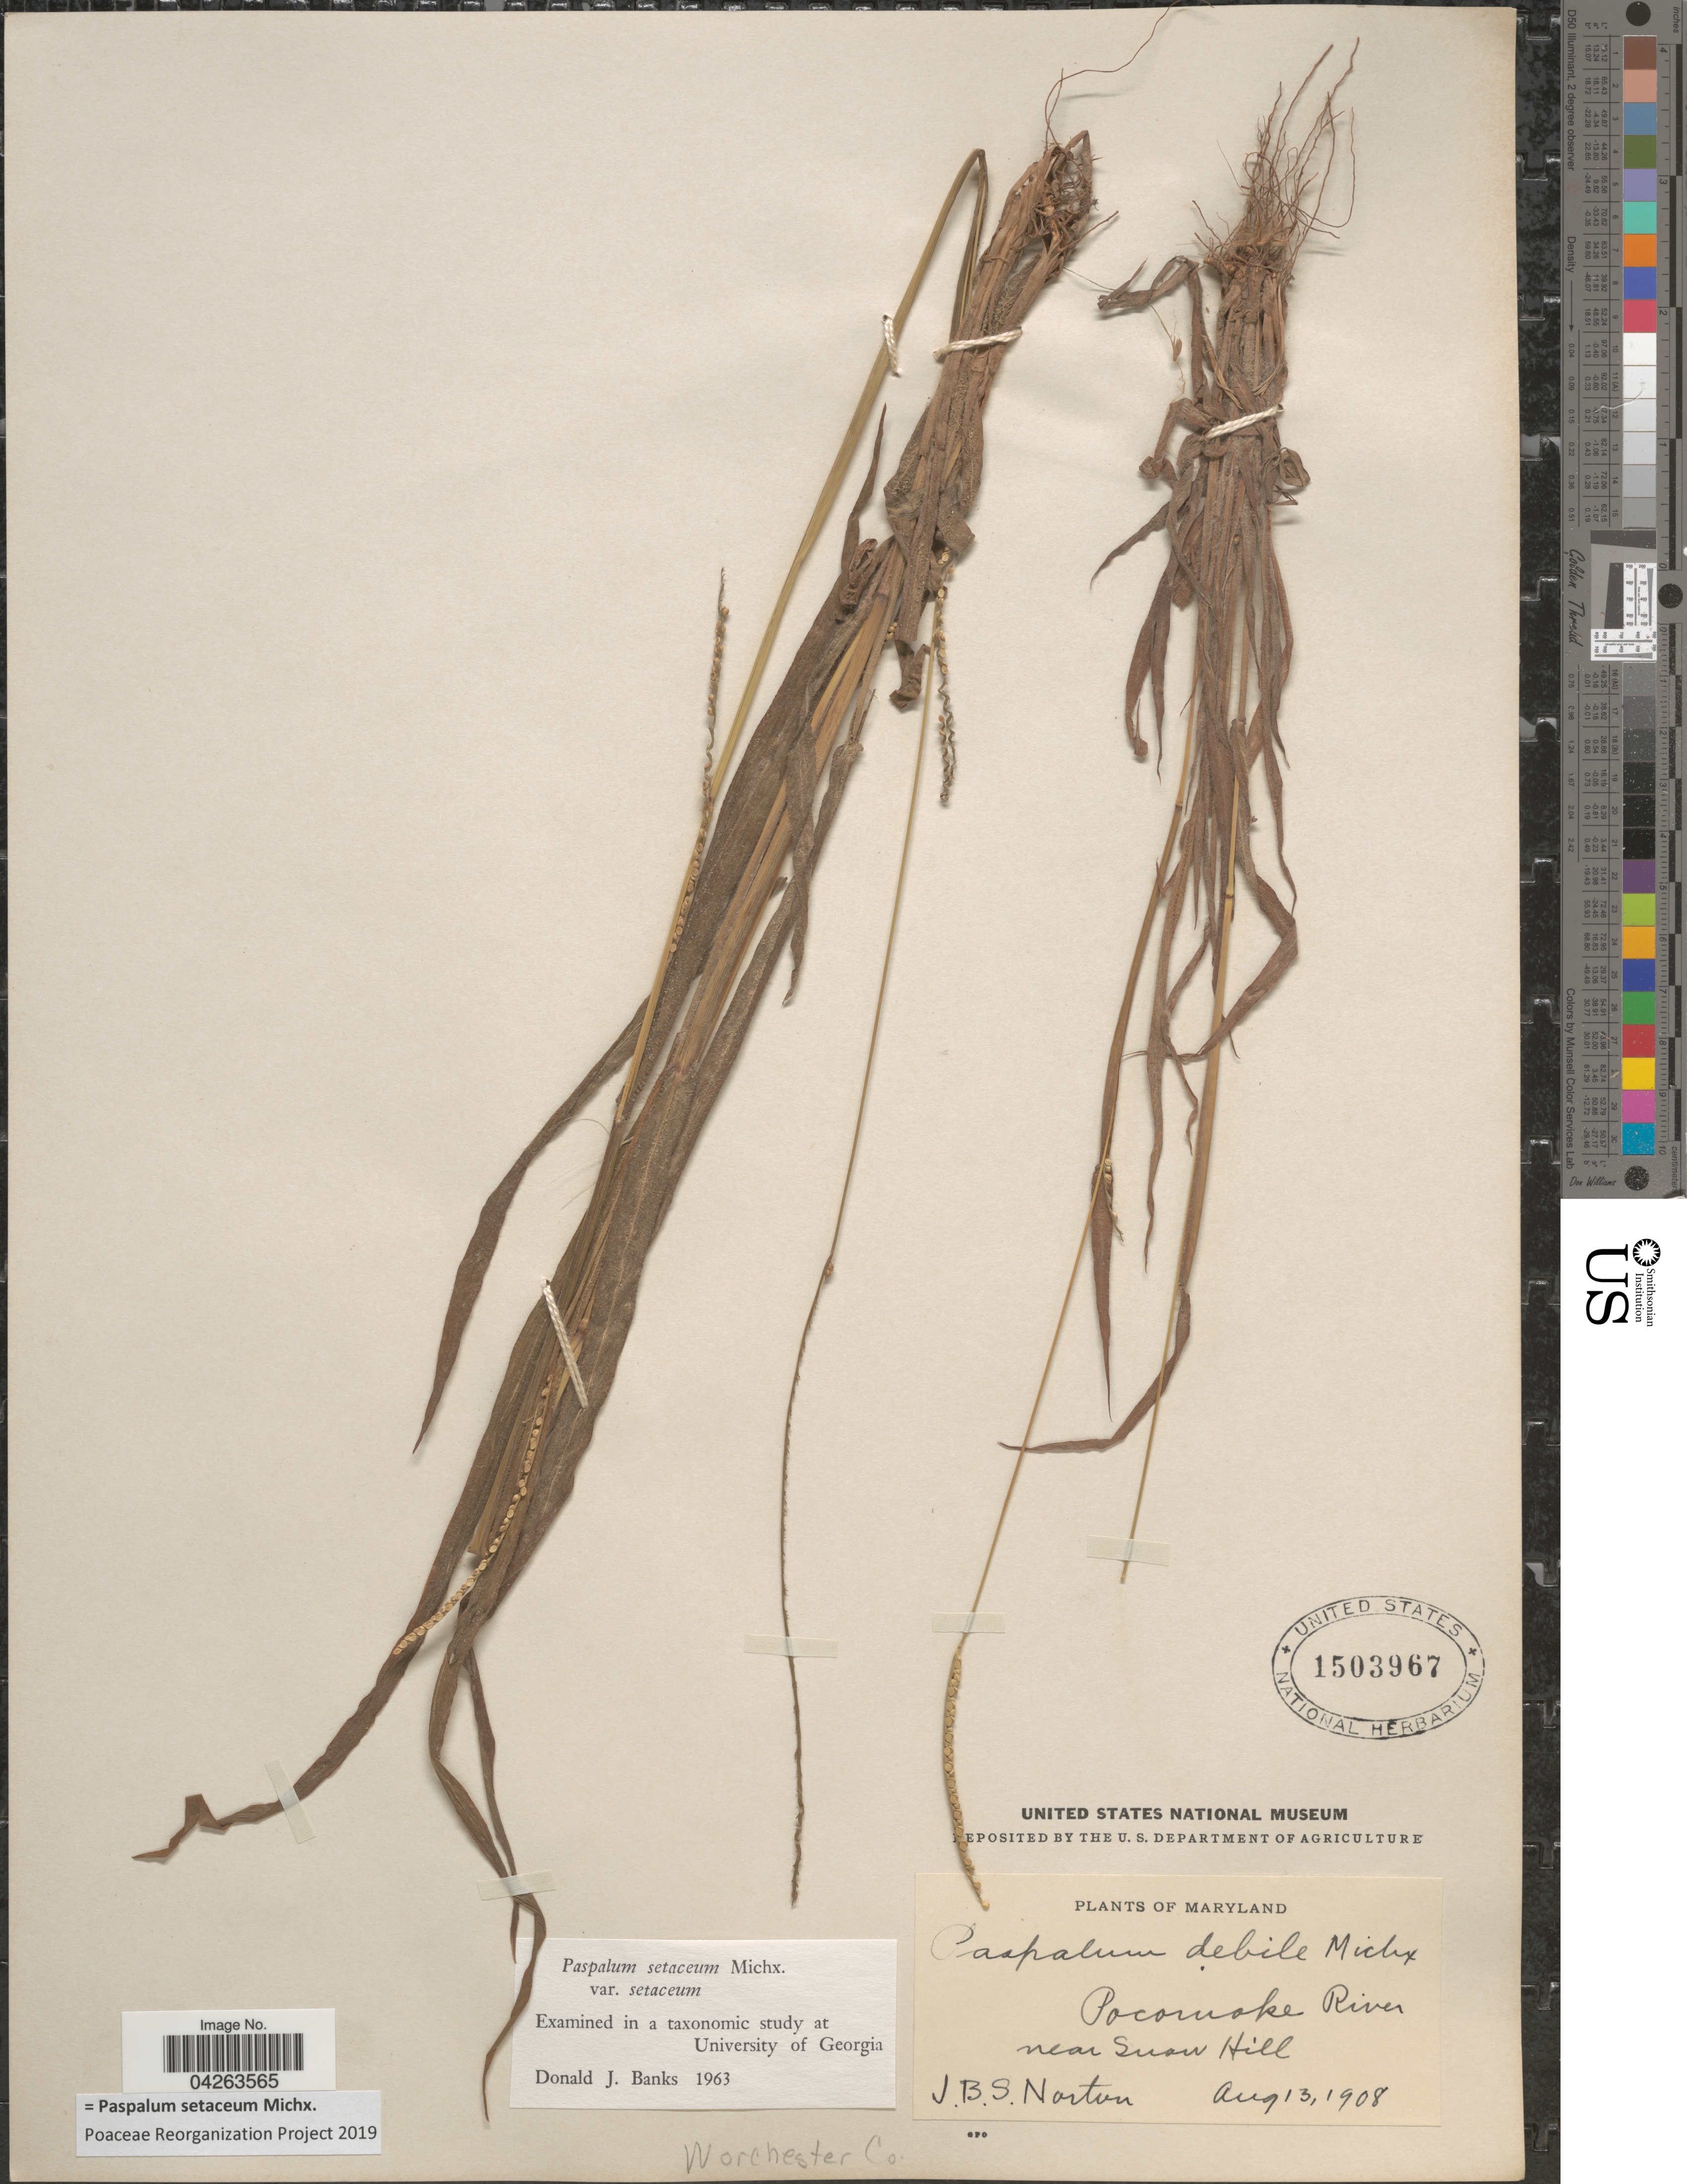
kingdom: Plantae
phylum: Tracheophyta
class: Liliopsida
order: Poales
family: Poaceae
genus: Paspalum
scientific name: Paspalum setaceum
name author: Michx.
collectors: J. B. S. Norton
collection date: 1908-08-13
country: United States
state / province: Maryland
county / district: Worcester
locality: Worchester Co. Pocomoke River near Swan Hill.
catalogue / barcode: US 1503967